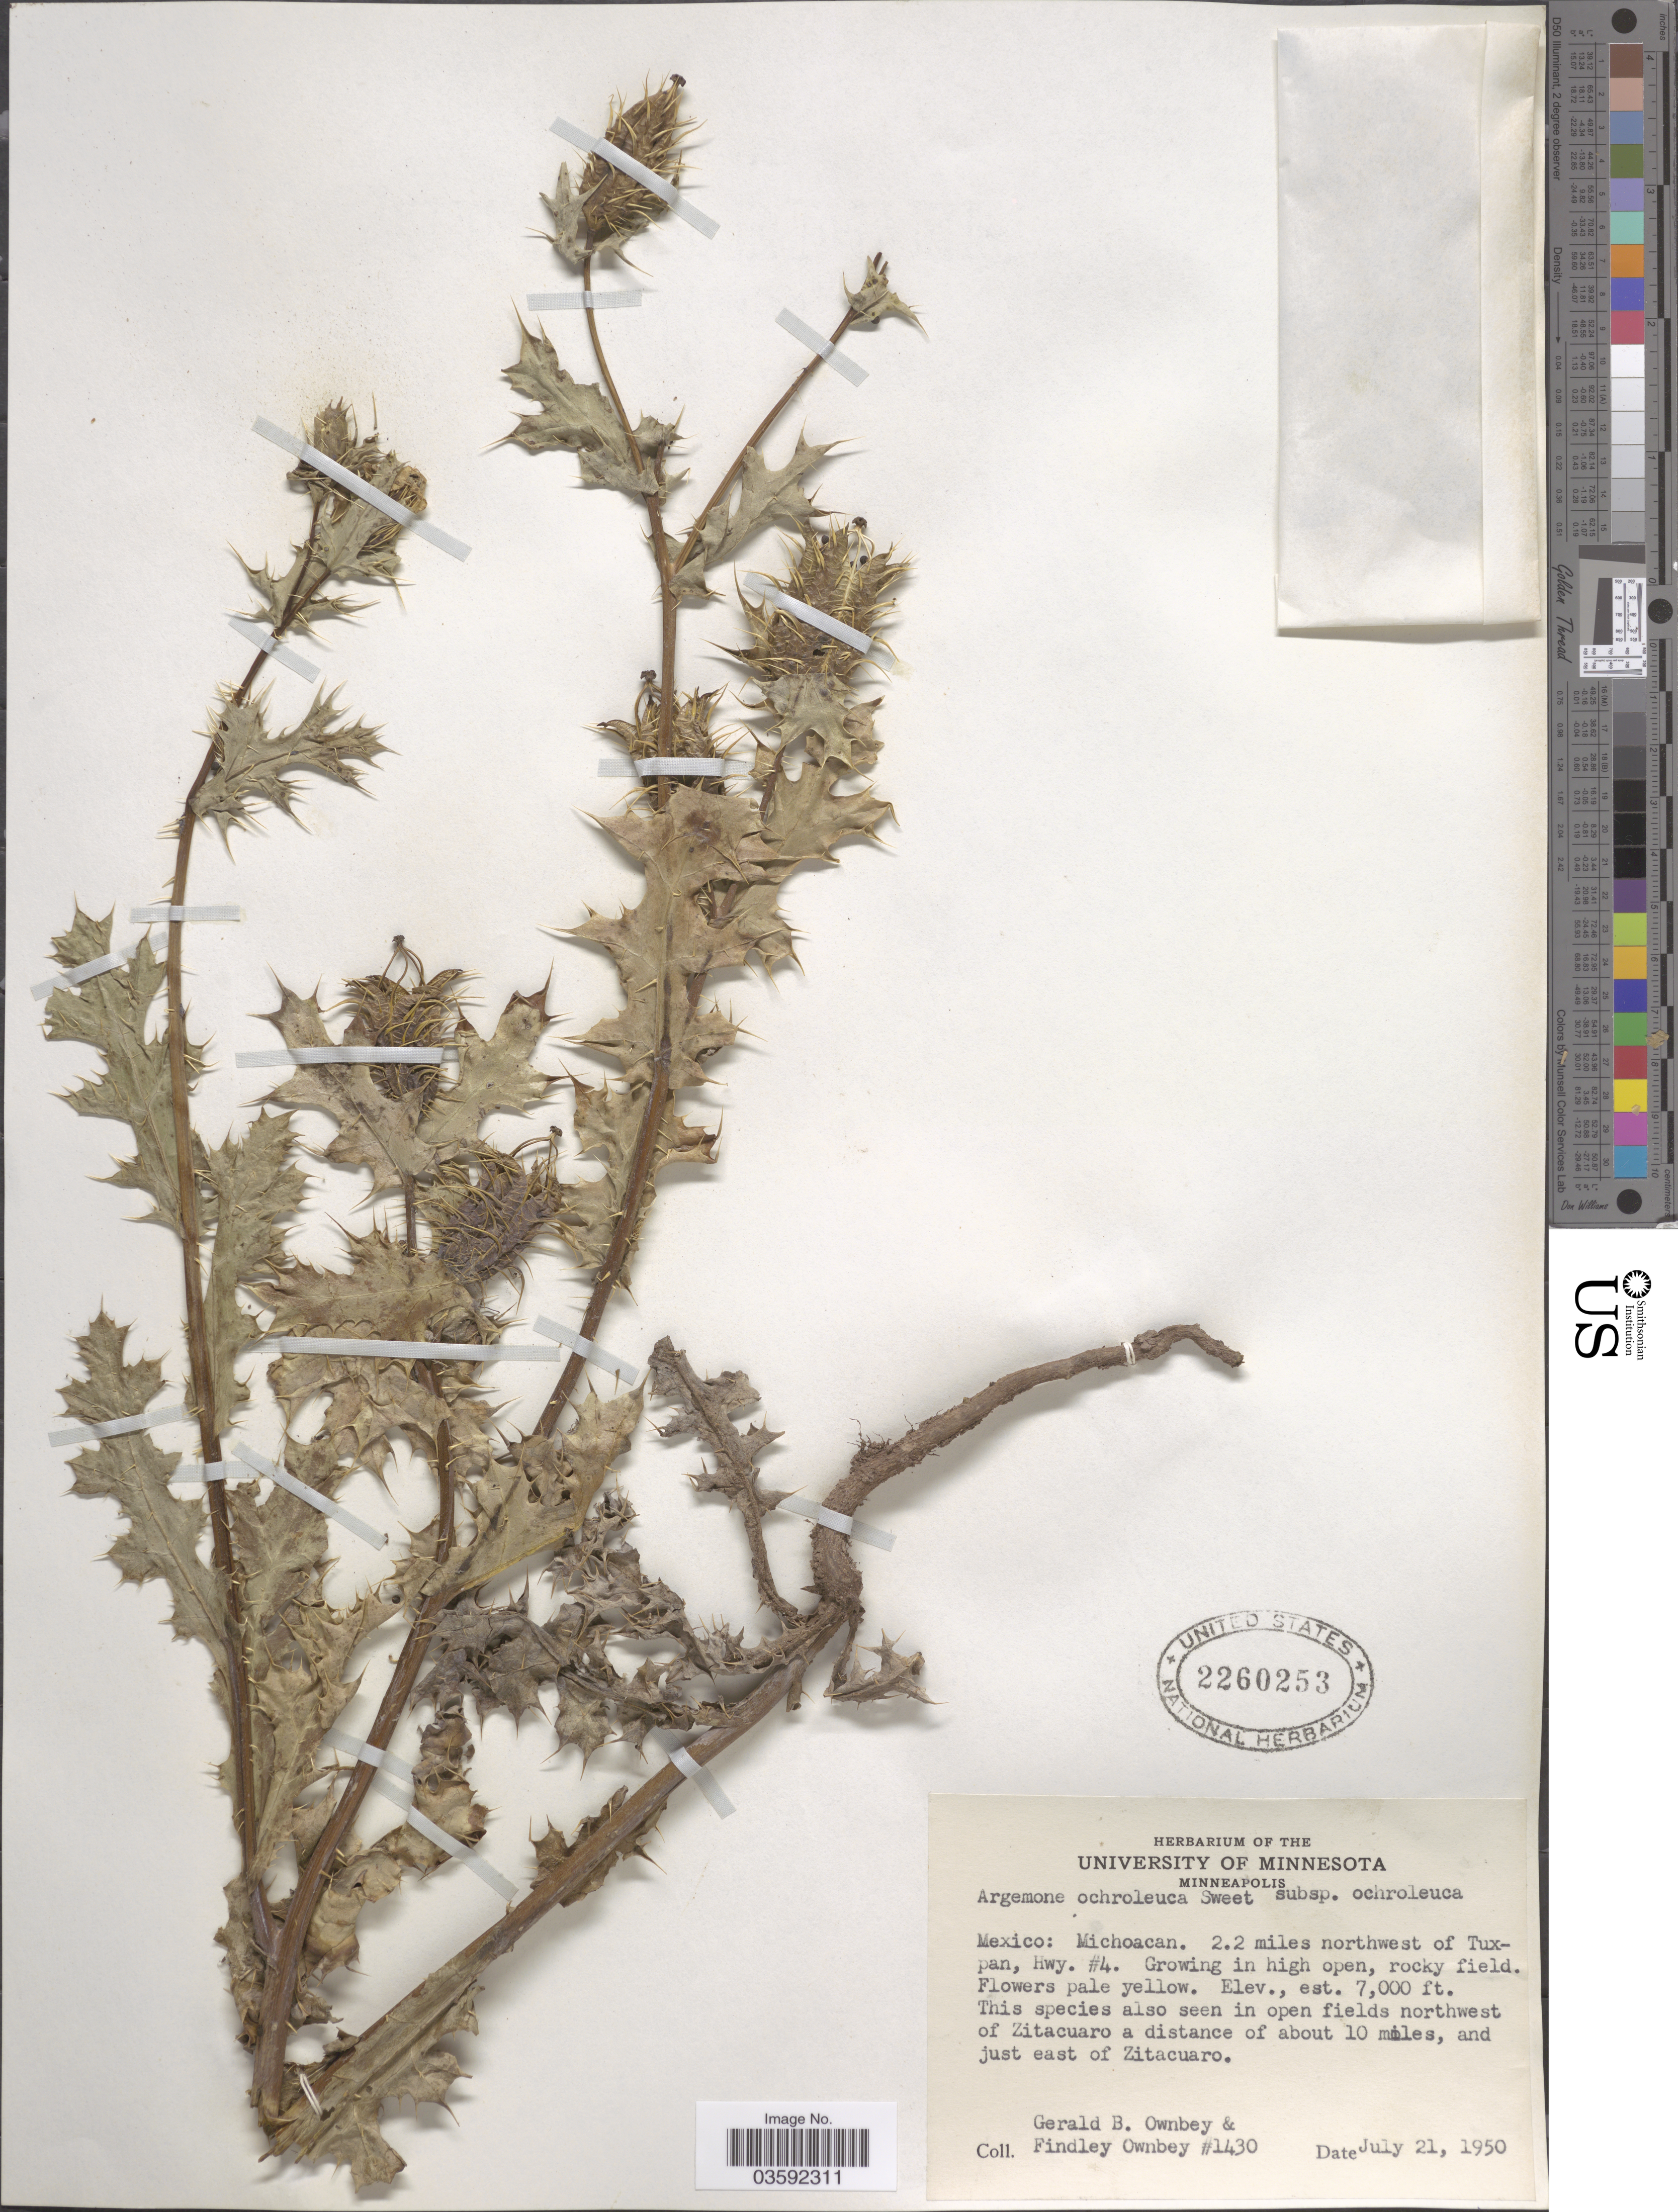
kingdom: Plantae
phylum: Tracheophyta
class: Magnoliopsida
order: Ranunculales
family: Papaveraceae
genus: Argemone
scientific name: Argemone ochroleuca subsp. ochroleuca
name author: Sweet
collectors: G. B. Ownbey & F. Ownbey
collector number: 1430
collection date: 1950-07-21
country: Mexico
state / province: Michoacán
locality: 2.2 miles northwest of Tuxpan, Hwy. #4.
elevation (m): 2134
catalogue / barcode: US 2260253